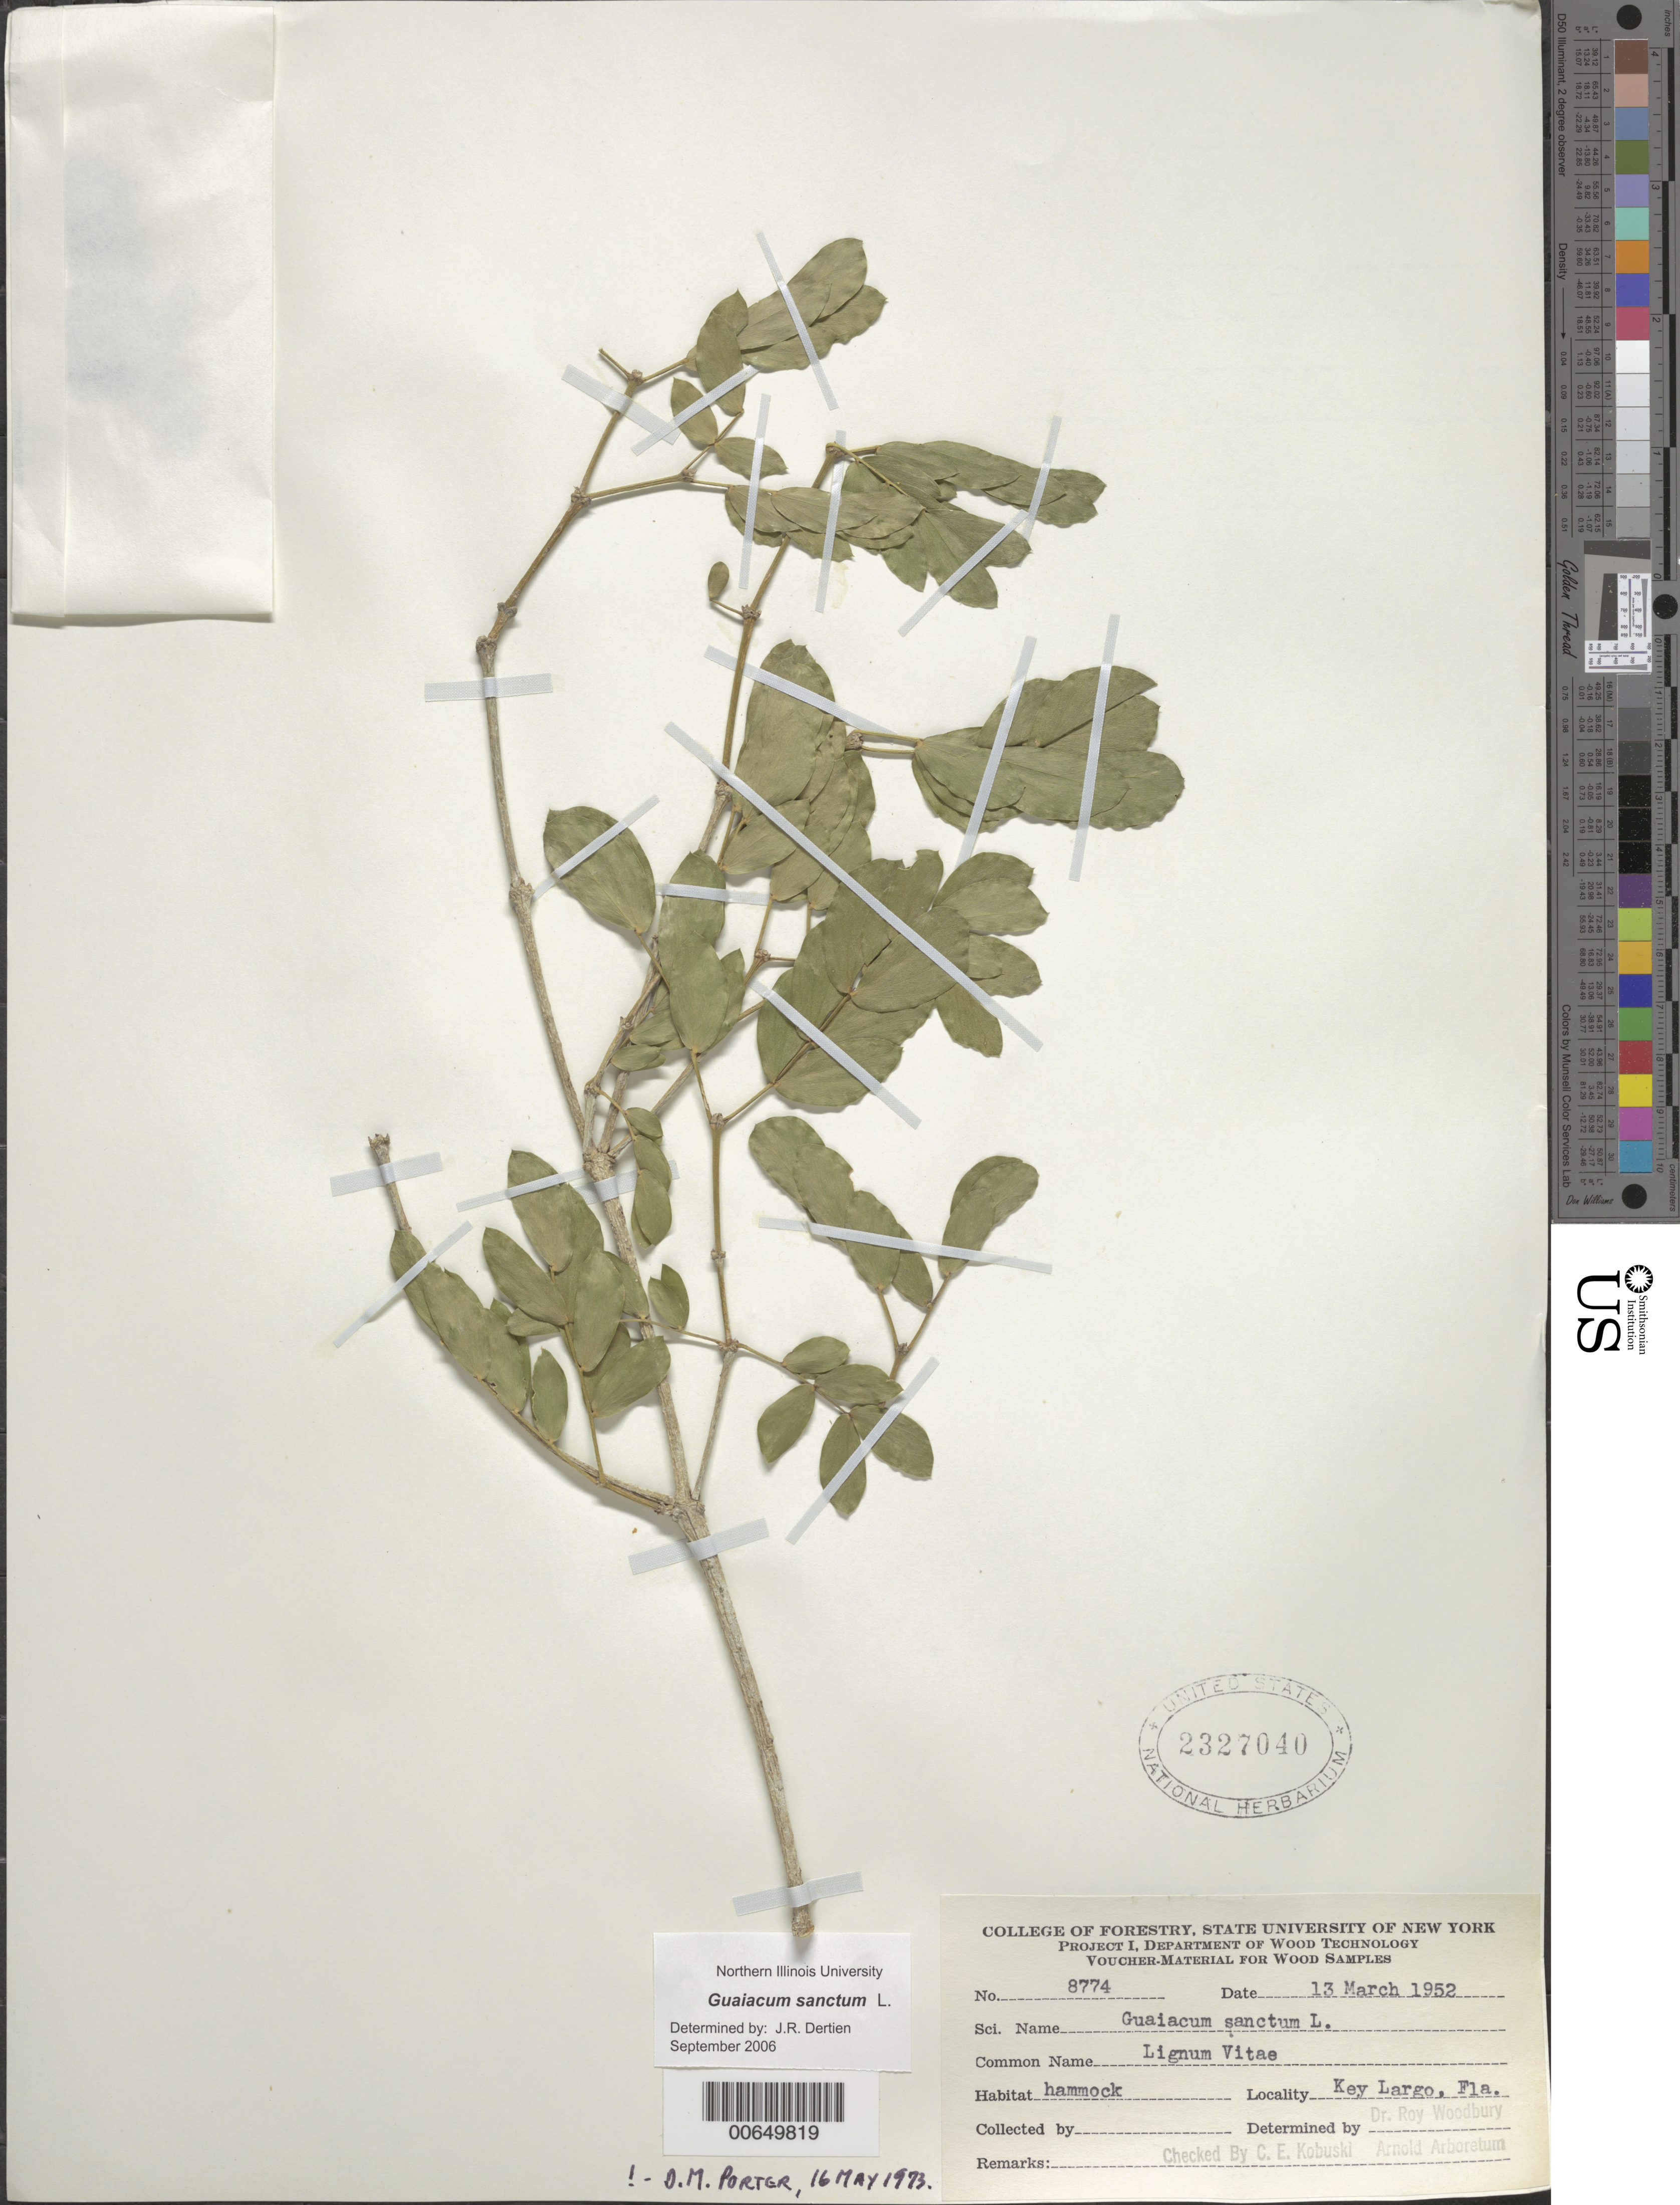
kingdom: Plantae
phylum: Tracheophyta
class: Magnoliopsida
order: Zygophyllales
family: Zygophyllaceae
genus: Guaiacum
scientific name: Guaiacum sanctum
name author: L.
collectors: C. E. Kobuski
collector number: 8774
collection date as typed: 13 Mar 1952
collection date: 1952-03-13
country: United States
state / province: Florida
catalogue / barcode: US 2327040